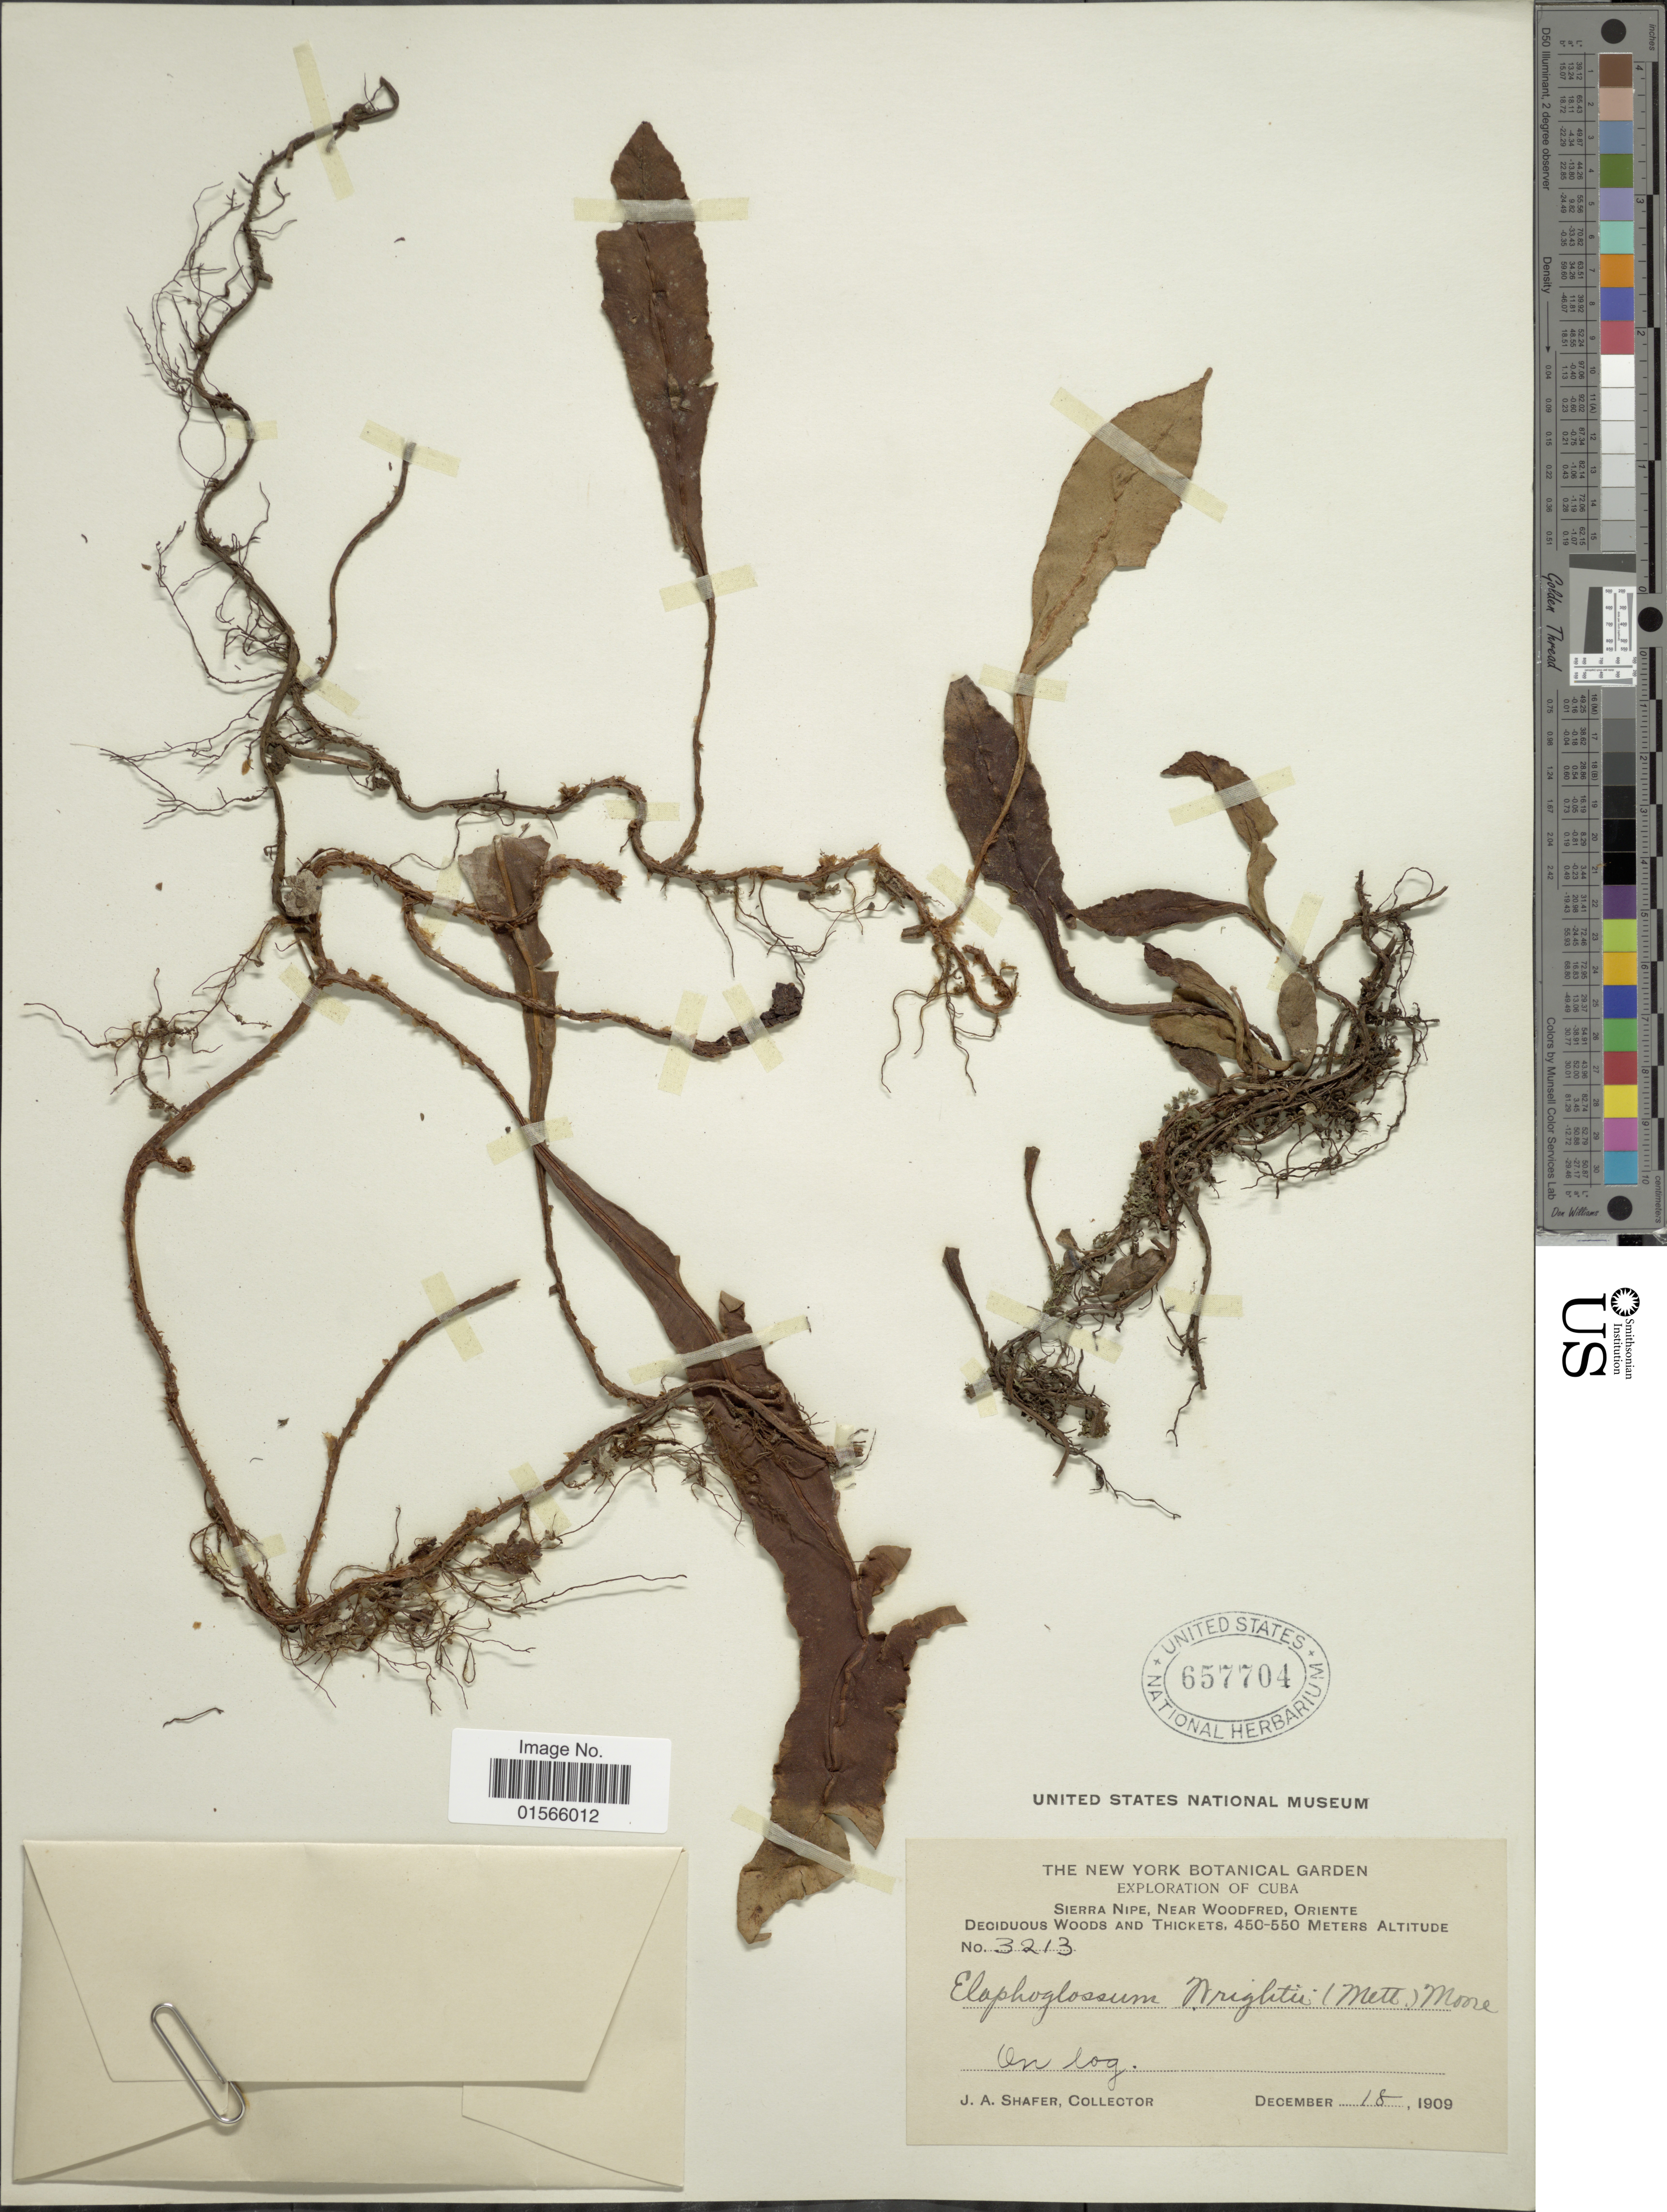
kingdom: Plantae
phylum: Tracheophyta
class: Polypodiopsida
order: Polypodiales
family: Dryopteridaceae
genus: Elaphoglossum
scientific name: Elaphoglossum wrightii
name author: (Mett. ex D.C. Eaton) T. Moore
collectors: J. A. Shafer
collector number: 3213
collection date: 1909-12-18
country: Cuba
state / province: Oriente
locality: Sierra Nipe, Near Woodfred, Deciduous Woods and Thickets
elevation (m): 450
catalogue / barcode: US 657704